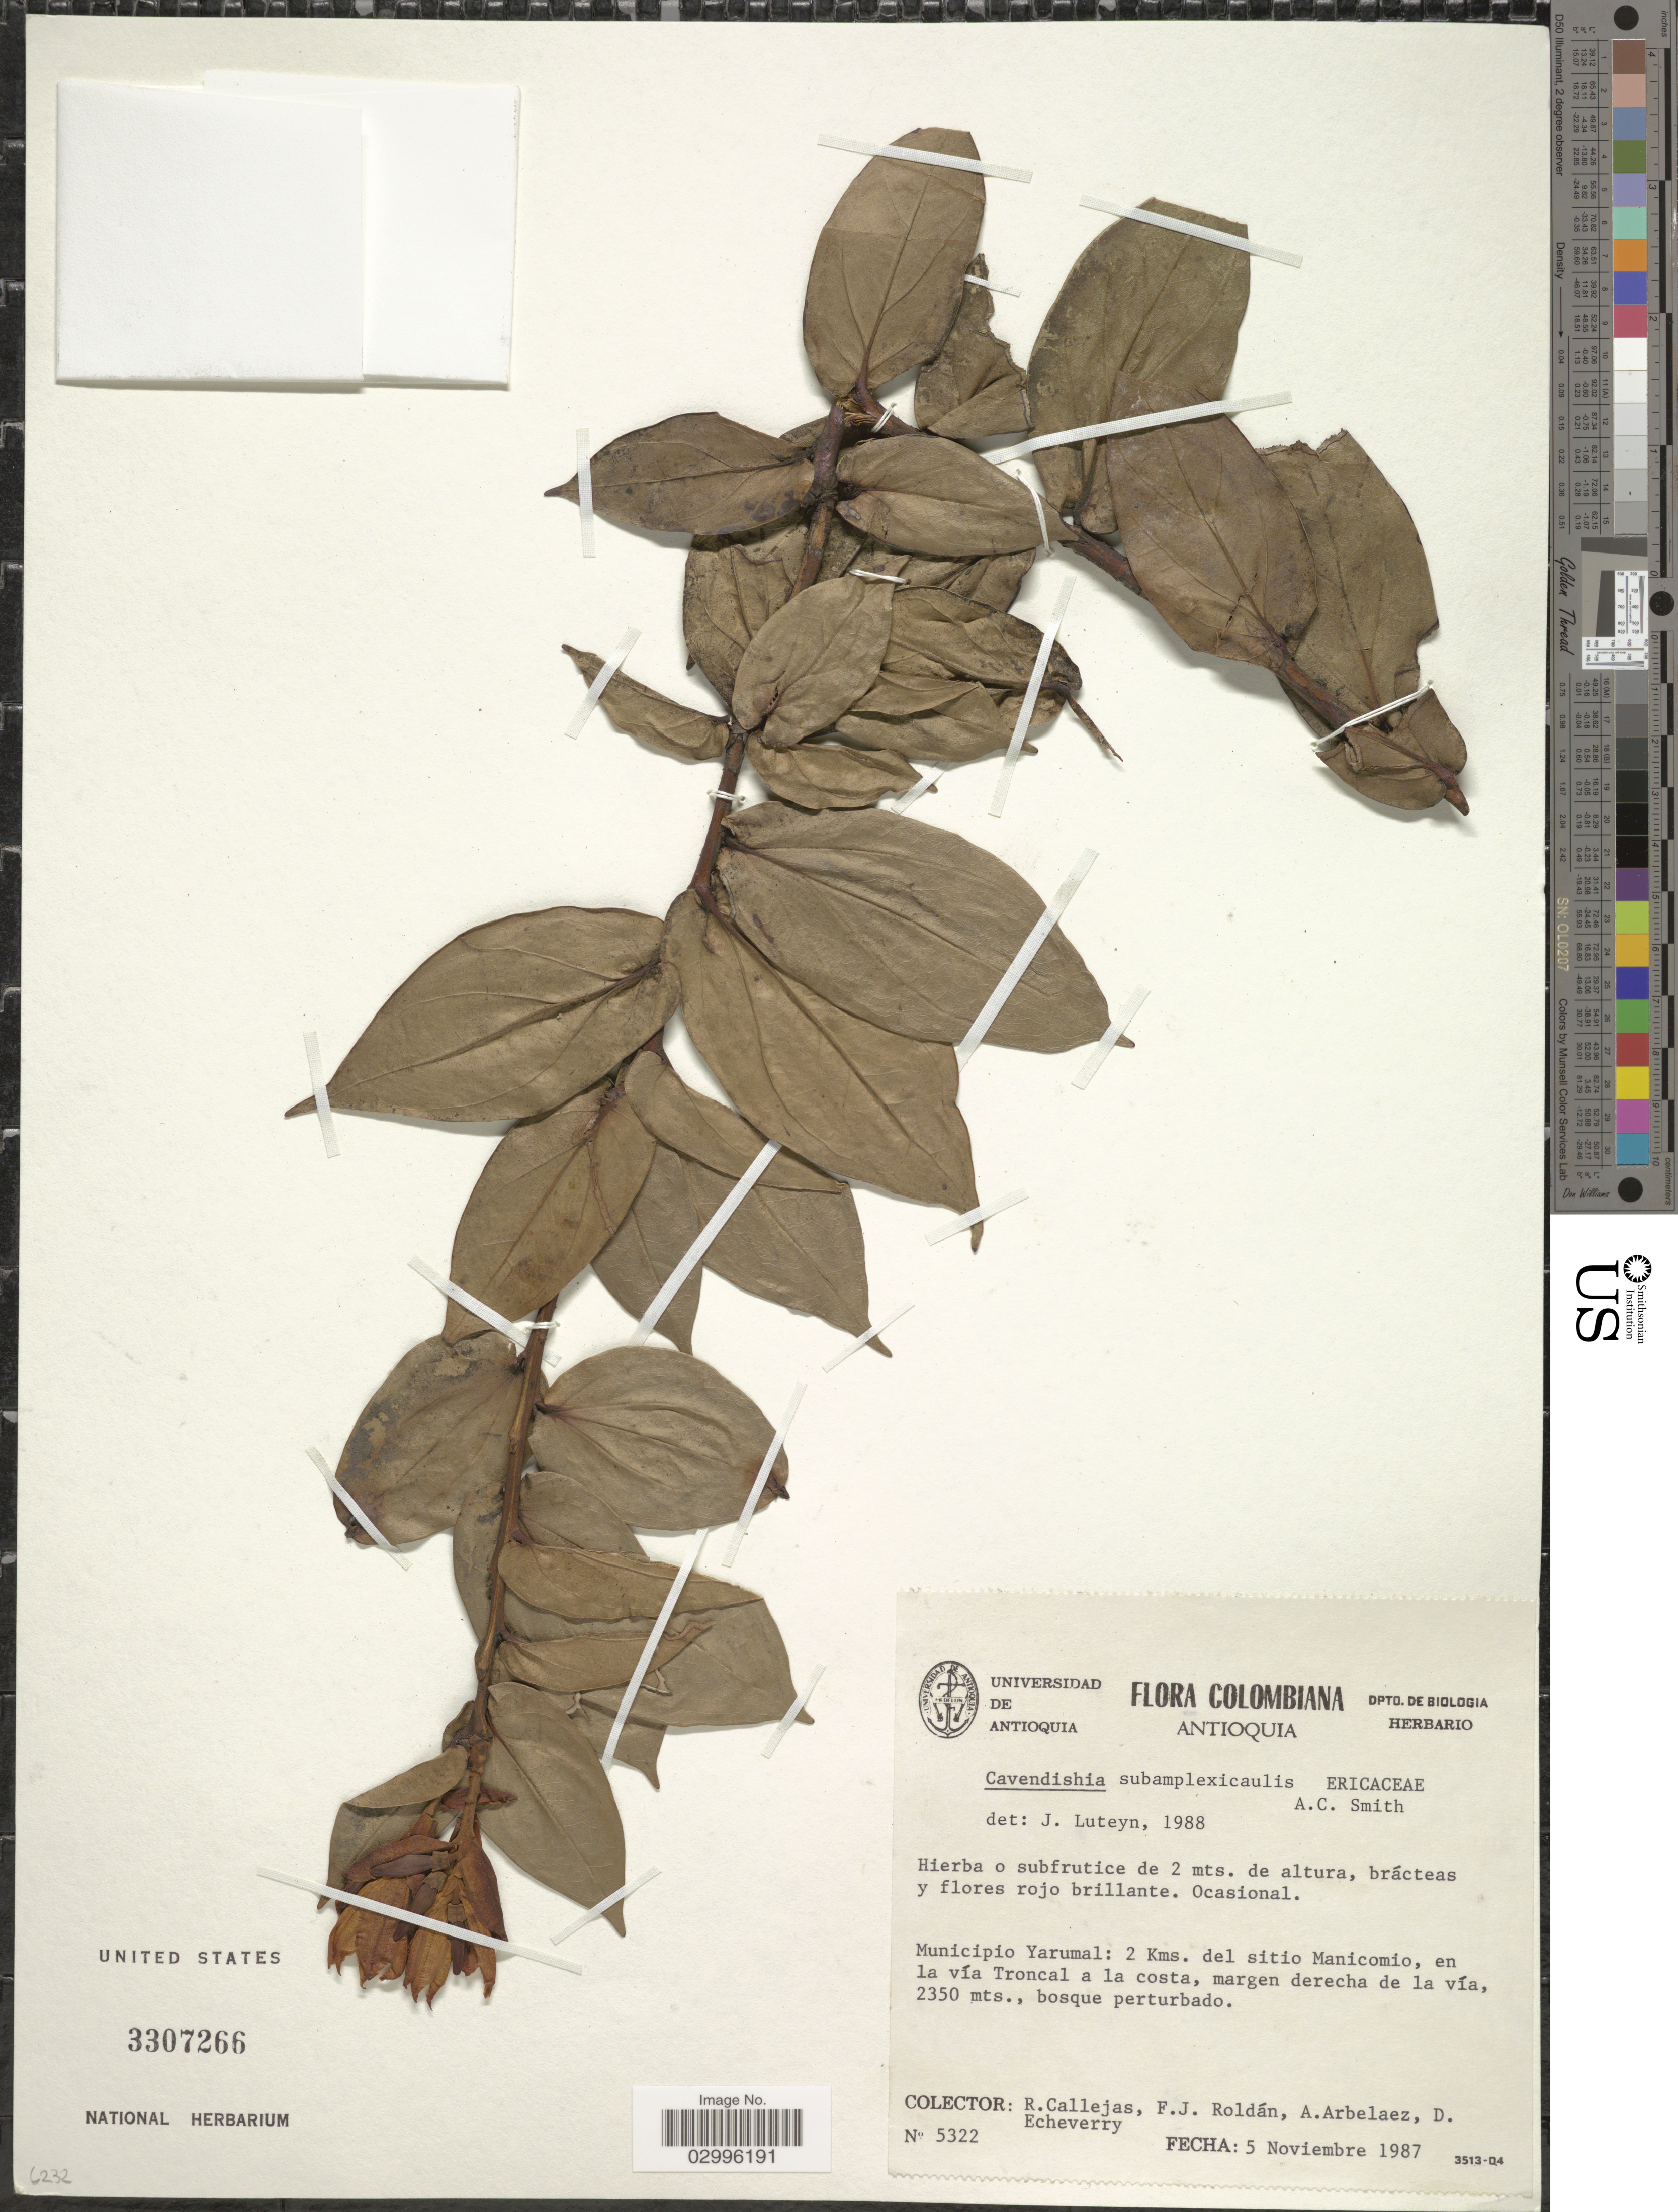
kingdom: Plantae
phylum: Tracheophyta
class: Magnoliopsida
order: Ericales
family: Ericaceae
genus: Cavendishia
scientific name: Cavendishia subamplexicaulis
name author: A.C. Sm.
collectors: R. Callejas, F. J. Roldán, A. Arbelaez & D. Echeverry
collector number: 5322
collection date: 1987-11-05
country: Colombia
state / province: Antioquia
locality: Municipio Yarumal: 2 Kms. del sitio Manicomio, en la vía Troncal a la costa, margen derecha de la vía.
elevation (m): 2350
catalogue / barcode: US 3307266